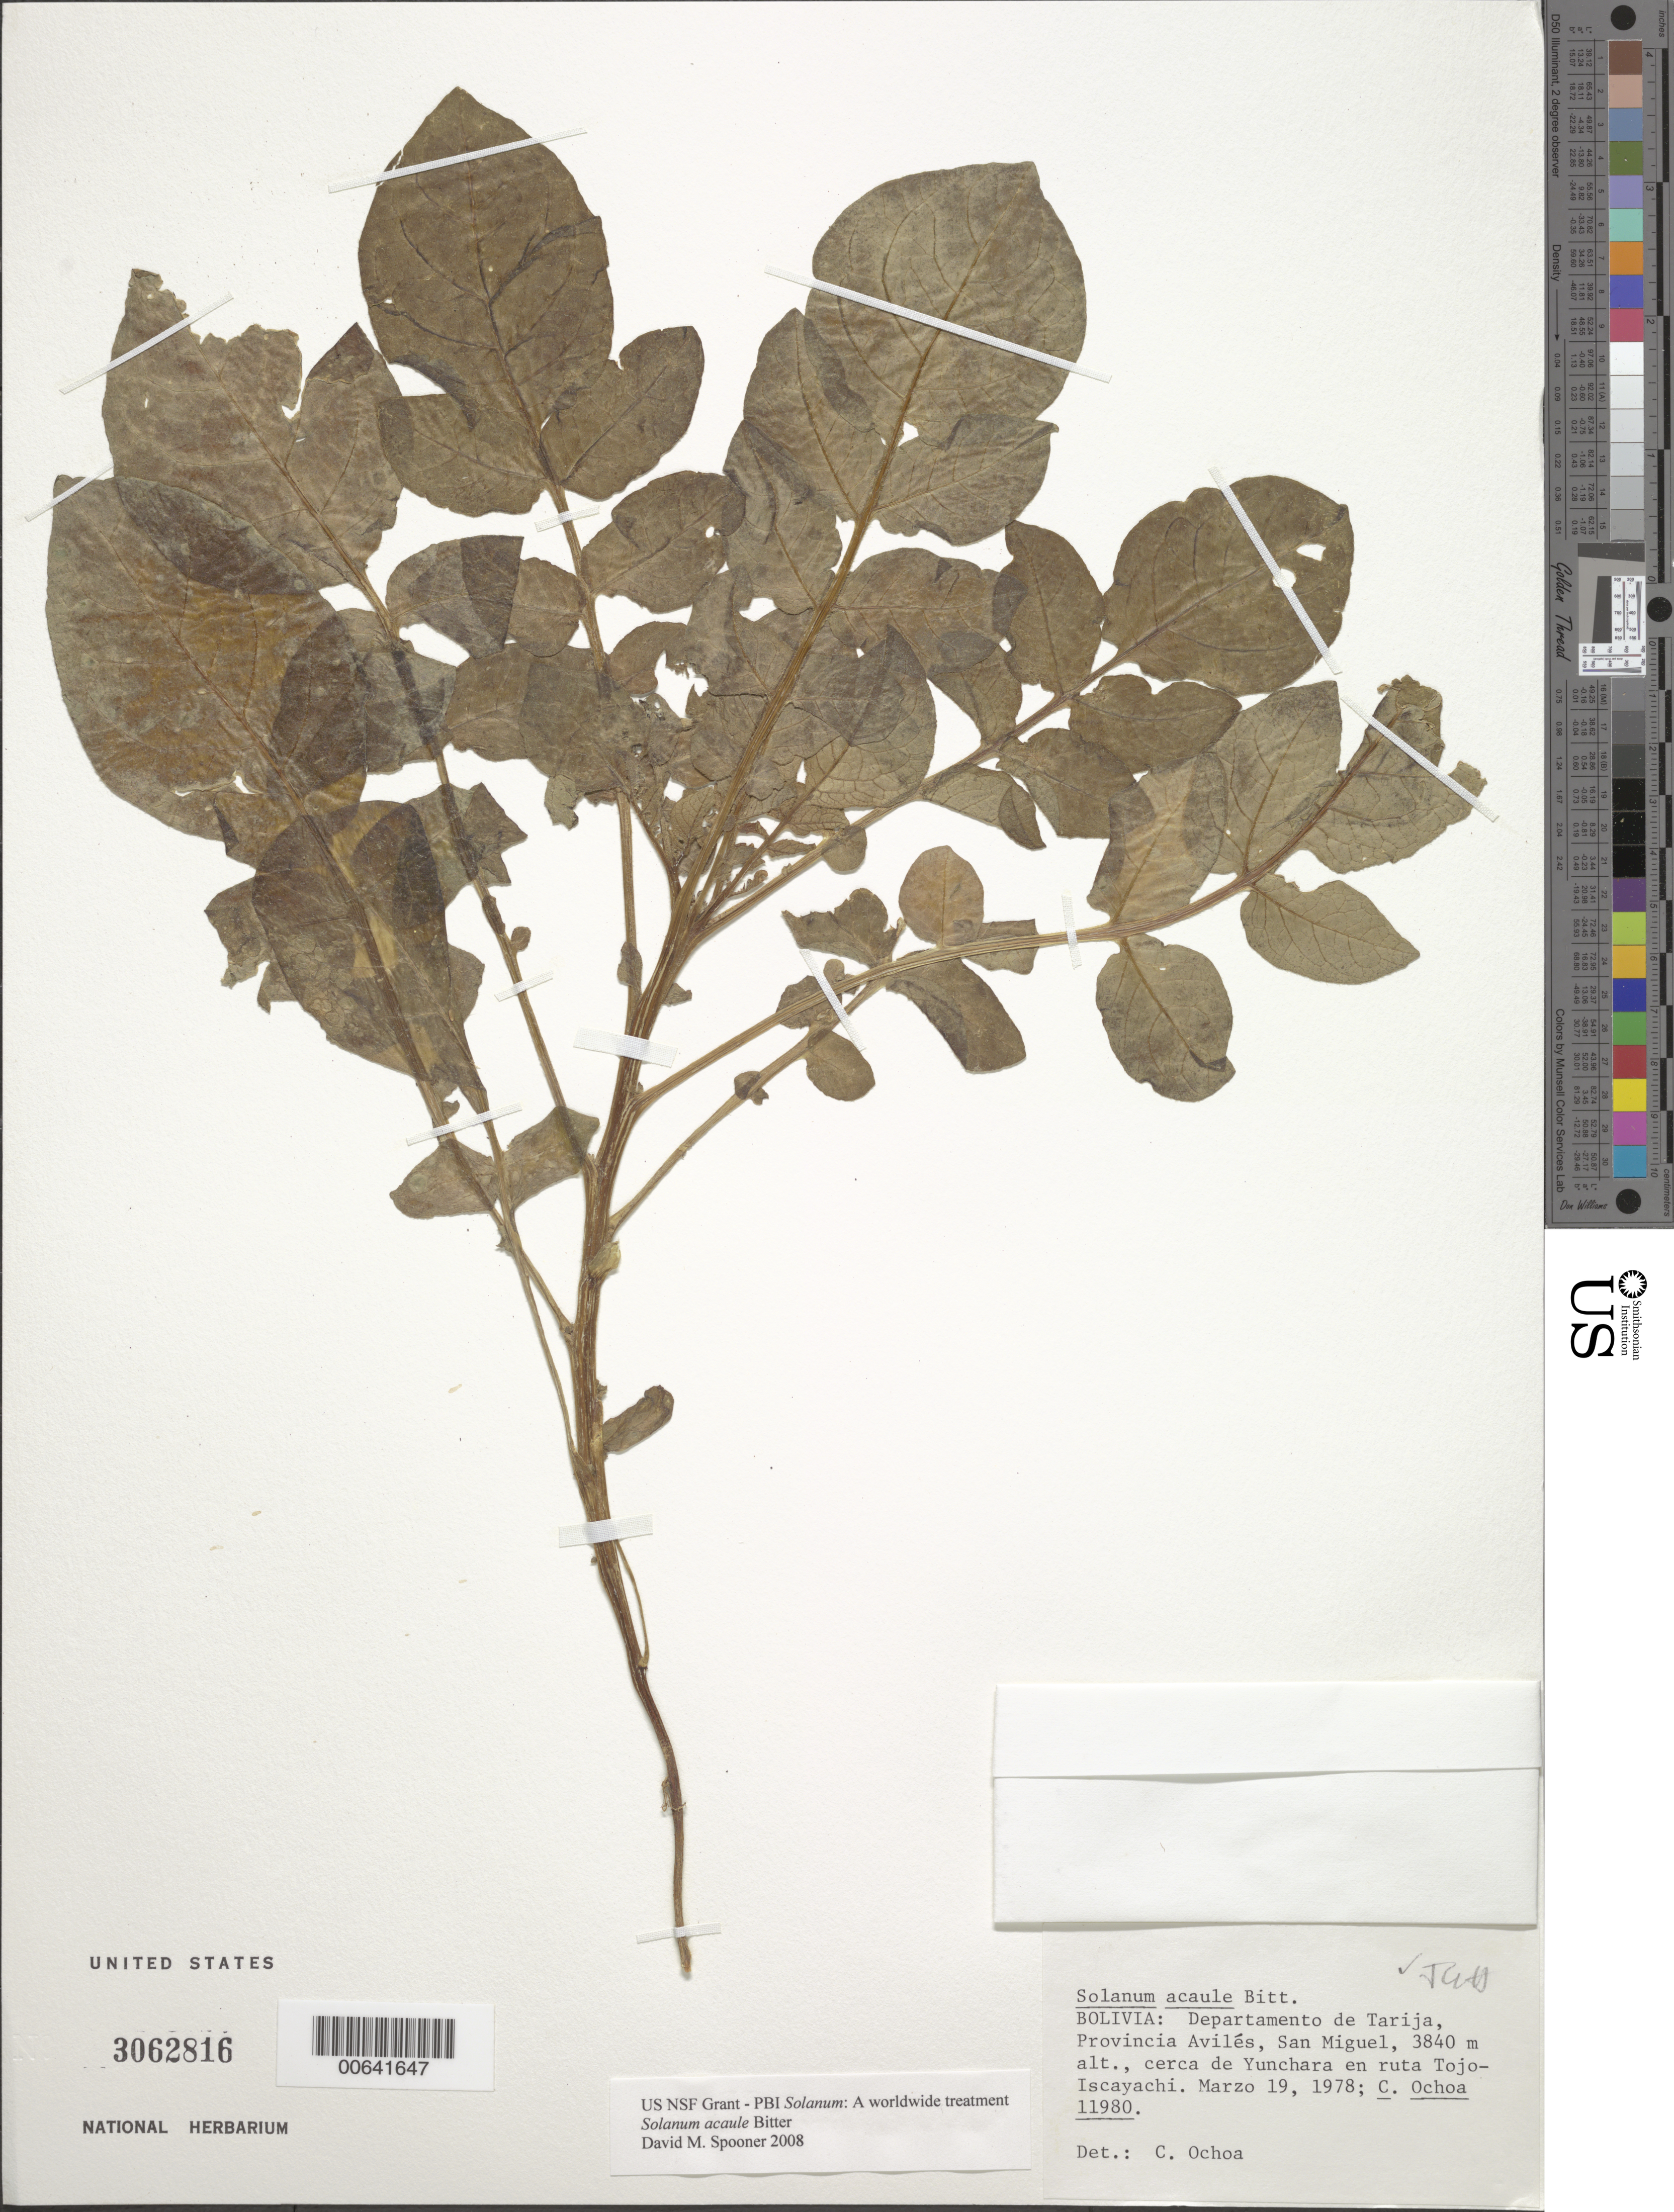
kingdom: Plantae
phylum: Tracheophyta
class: Magnoliopsida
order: Solanales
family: Solanaceae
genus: Solanum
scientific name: Solanum acaule subsp. acaule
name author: Bitter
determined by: Ochoa, C. M.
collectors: C. M. Ochoa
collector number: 11980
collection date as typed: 19 Mar 1978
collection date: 1978-03-19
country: Bolivia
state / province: Tarija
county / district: Avilez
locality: Aviles. Sal Miguel, ca. Yunchara (Tojo-Incayachi).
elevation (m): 3840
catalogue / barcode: US 3062816